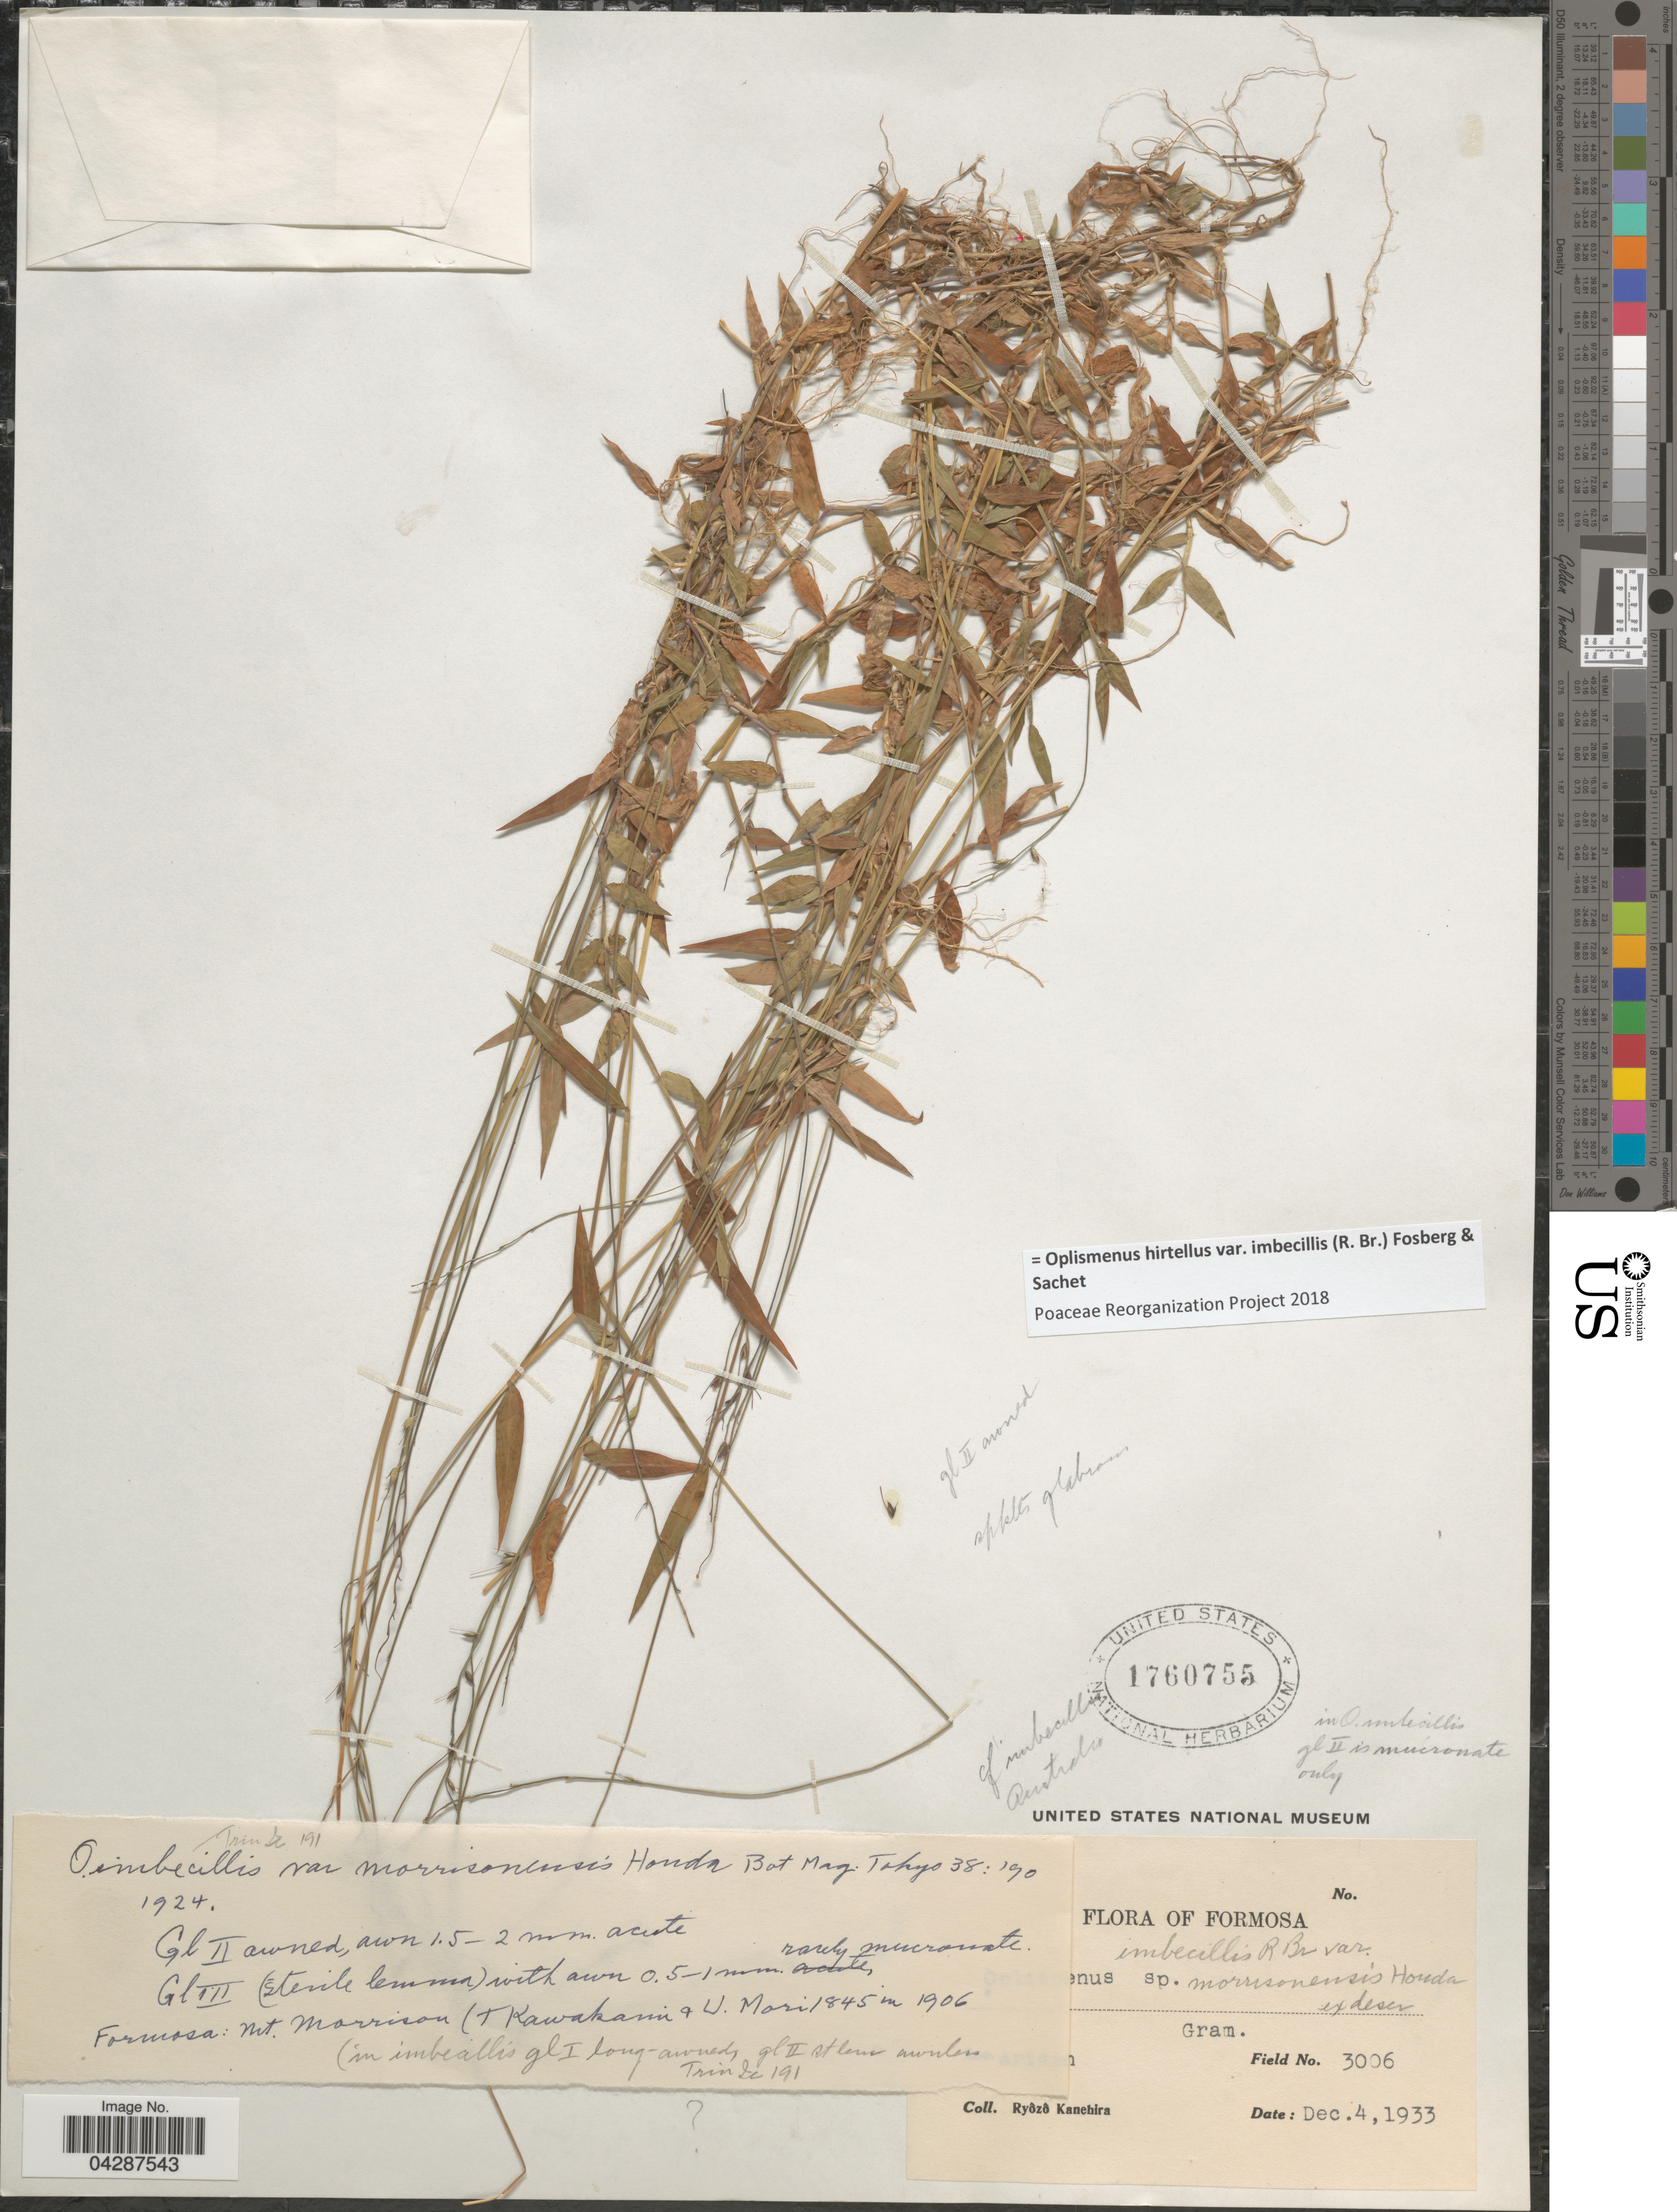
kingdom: Plantae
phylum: Tracheophyta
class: Liliopsida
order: Poales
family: Poaceae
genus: Oplismenus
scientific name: Oplismenus hirtellus var. imbecillis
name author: (R. Br.) Fosberg & Sachet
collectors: R. Kanehira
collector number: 3006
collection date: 1933-12-04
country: Taiwan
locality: Formosa: Mt. Morrison.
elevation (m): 1845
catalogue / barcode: US 1760755